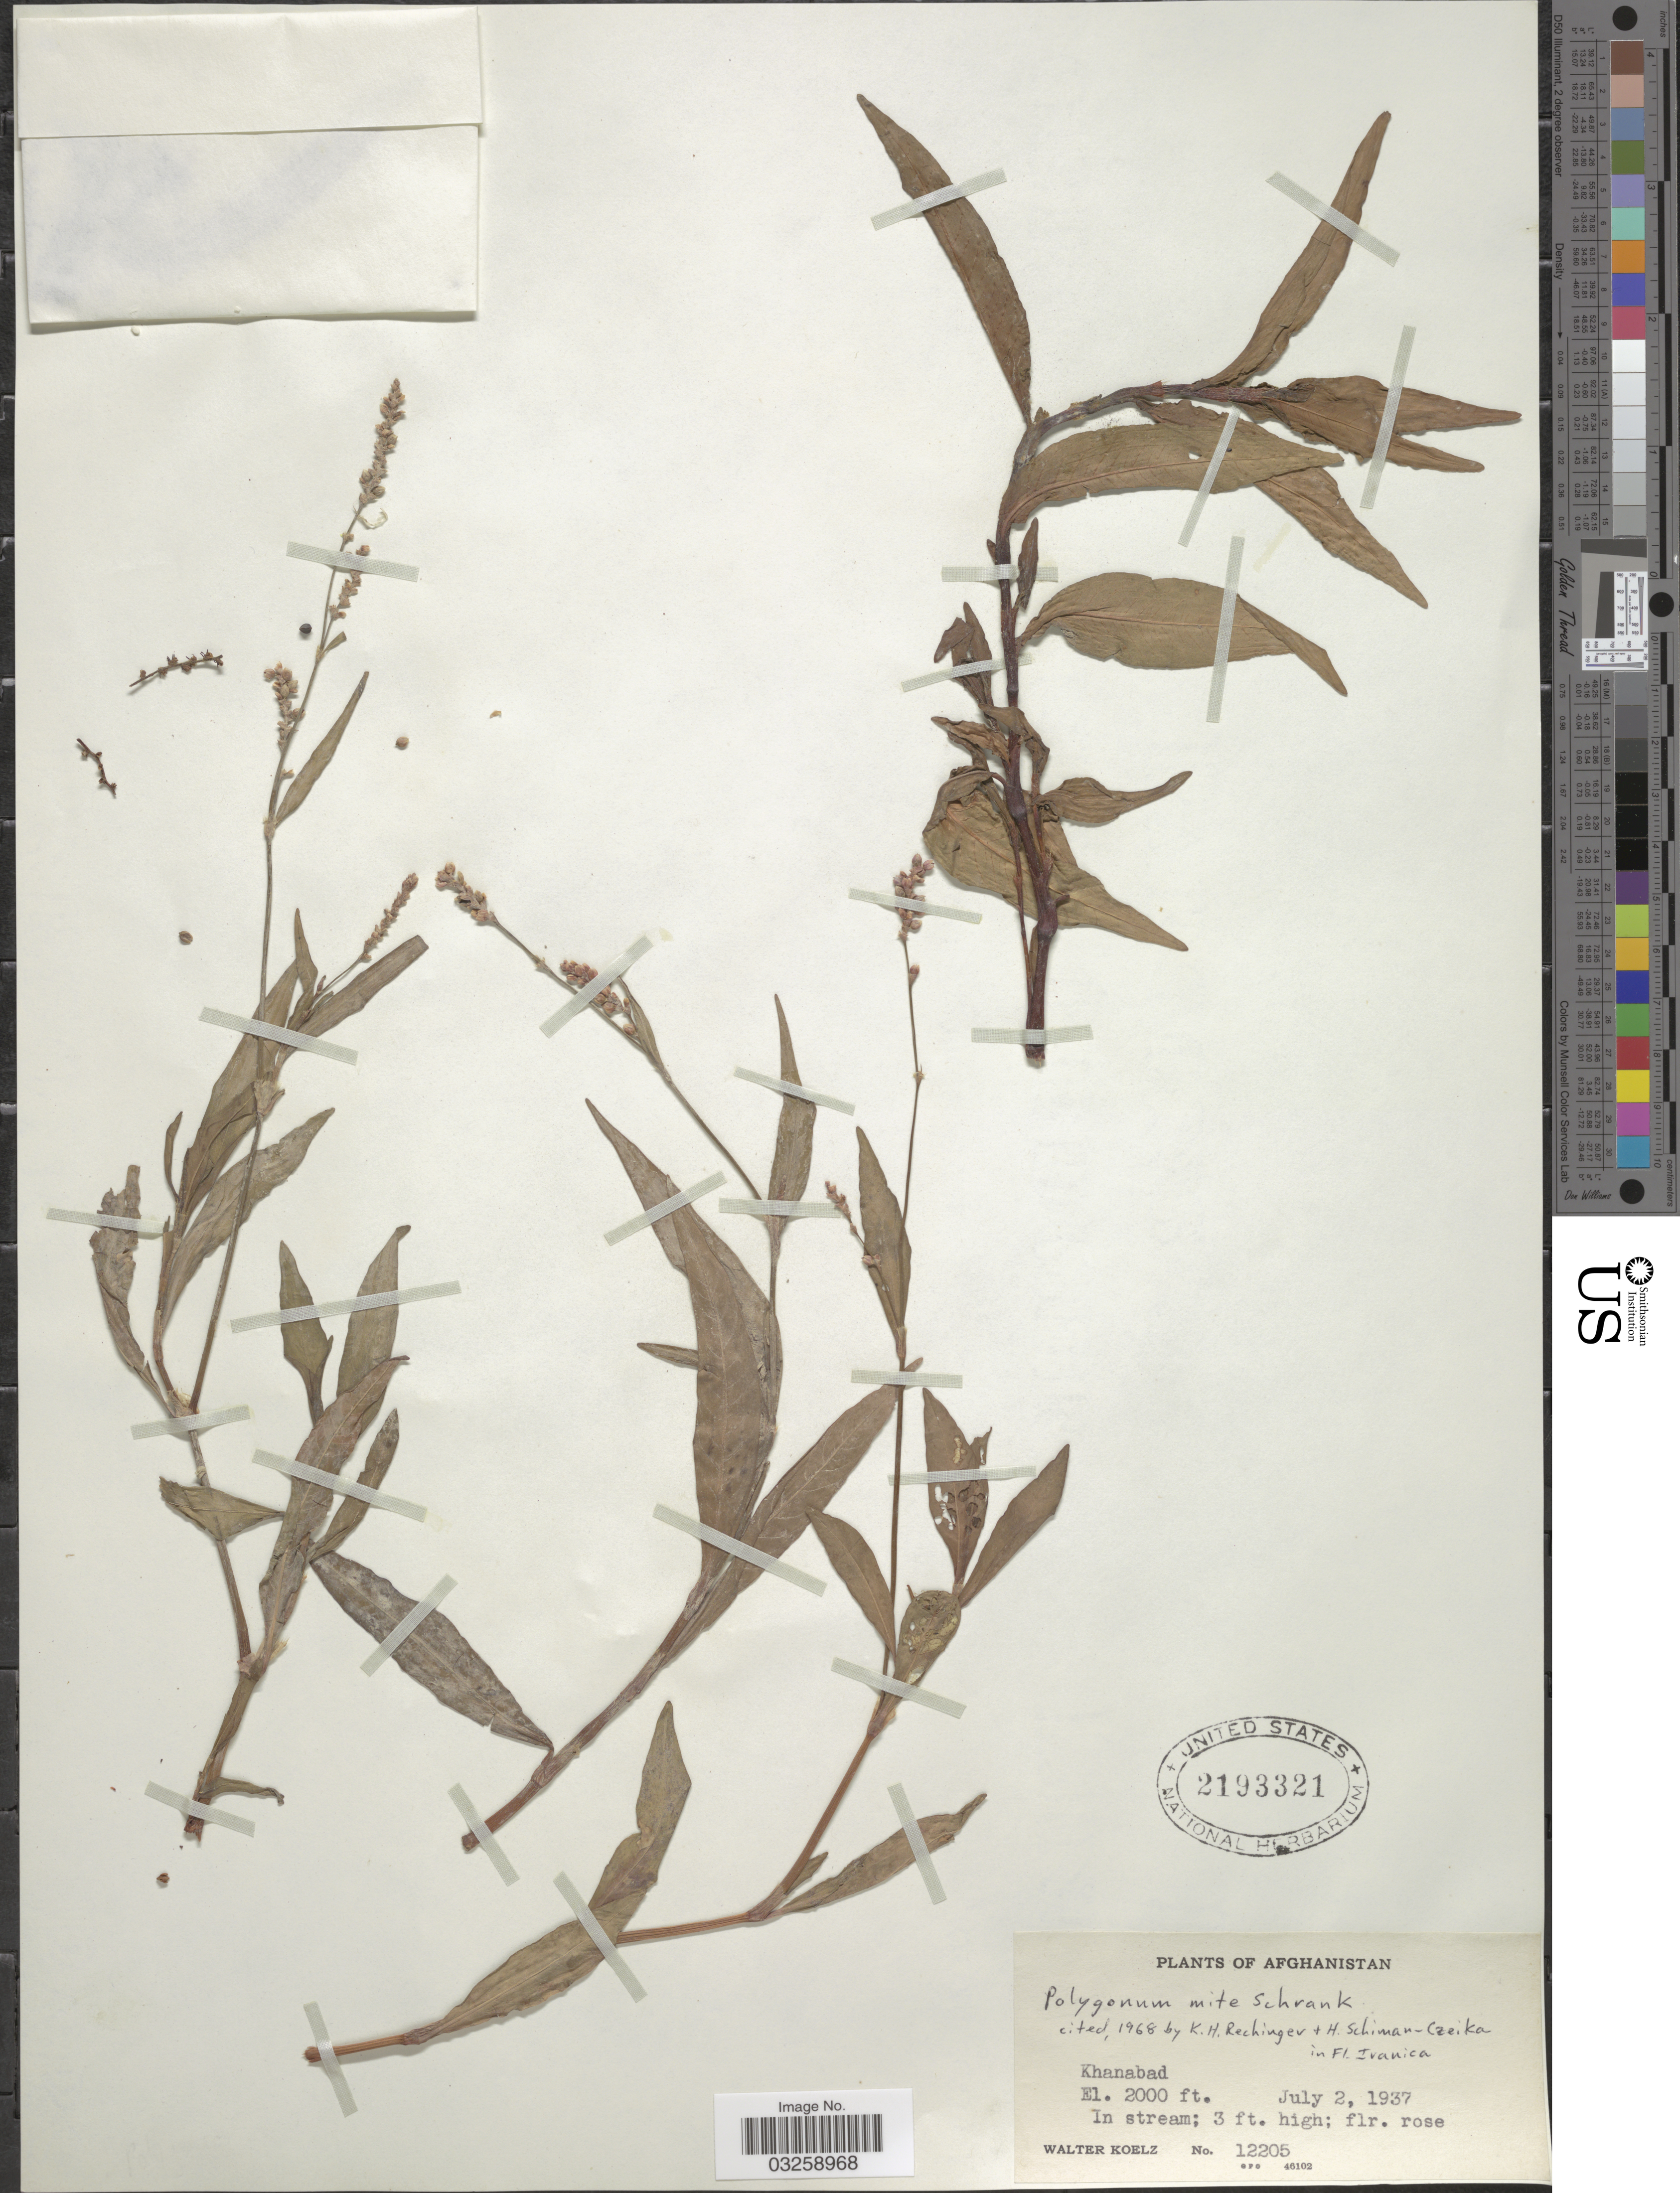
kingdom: Plantae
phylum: Tracheophyta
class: Magnoliopsida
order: Caryophyllales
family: Polygonaceae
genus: Polygonum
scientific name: Polygonum mite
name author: Schrank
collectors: W. N. Koelz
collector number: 12205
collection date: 1934-07-02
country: Afghanistan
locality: Khanabad.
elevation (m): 610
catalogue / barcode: US 2193321